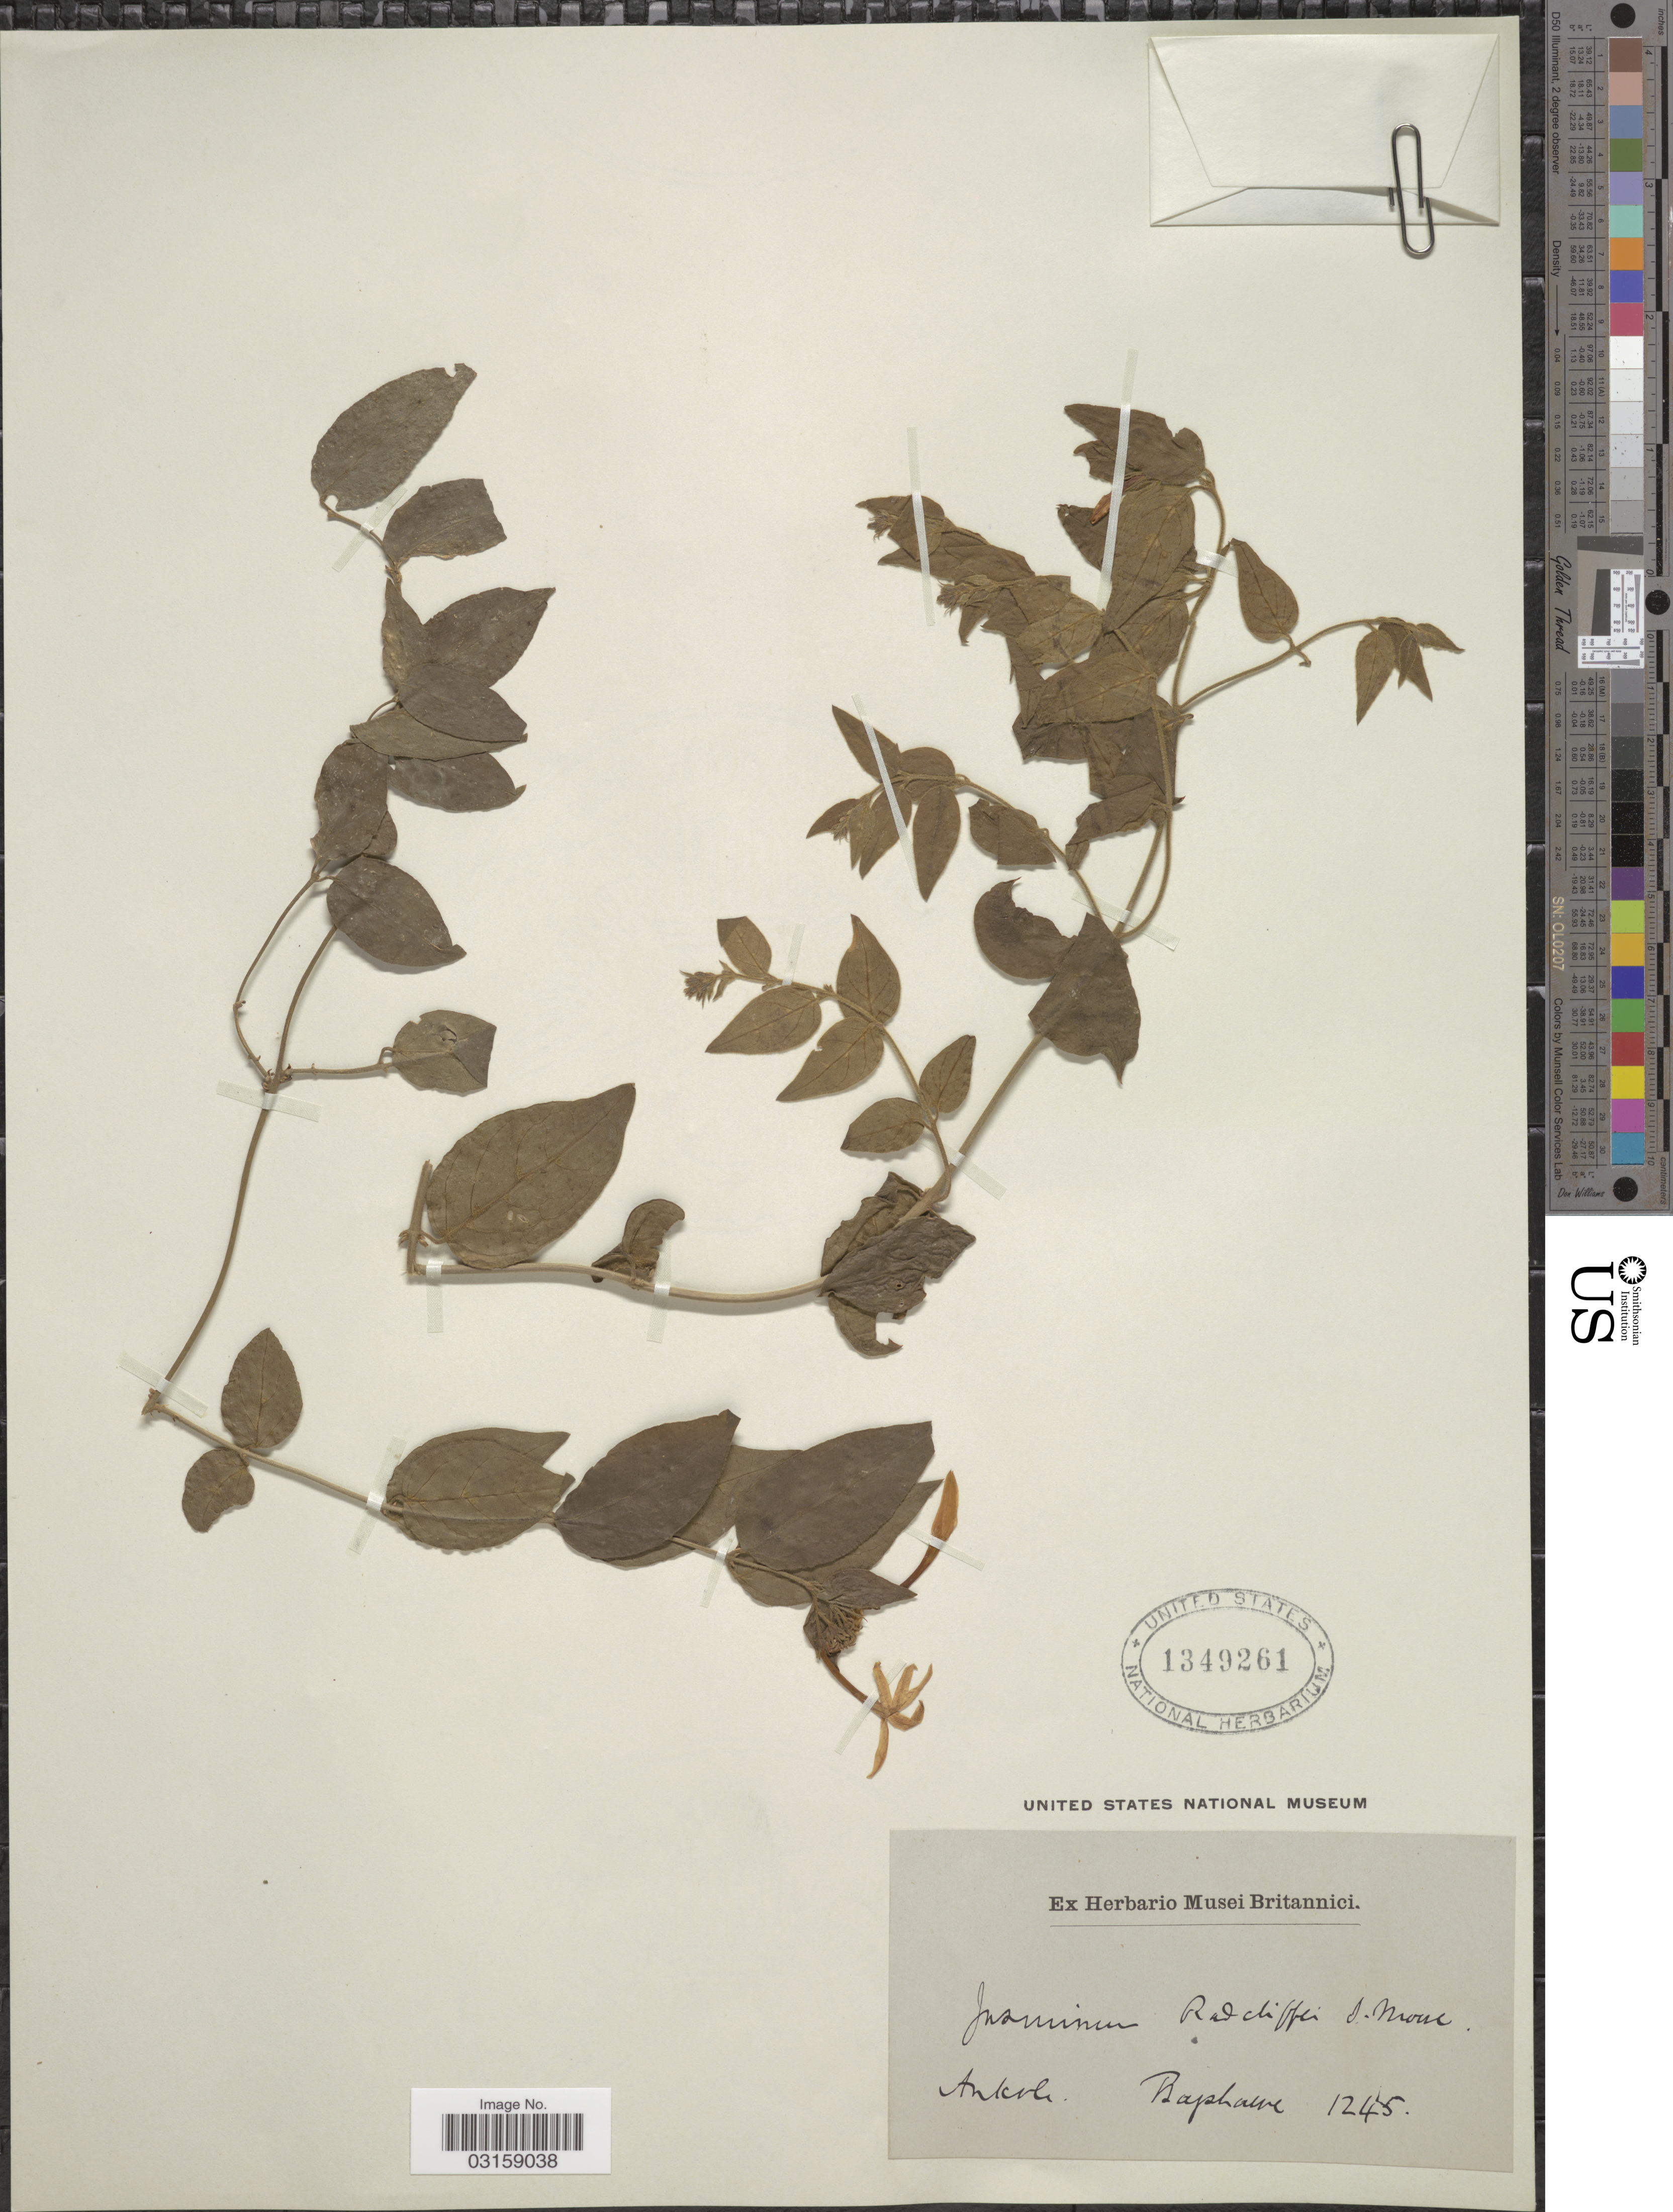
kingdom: Plantae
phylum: Tracheophyta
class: Magnoliopsida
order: Lamiales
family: Oleaceae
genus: Jasminum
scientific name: Jasminum radcliffei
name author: S. Moore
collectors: Bagshawe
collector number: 1245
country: Uganda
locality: Ankole.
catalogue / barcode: US 1349261